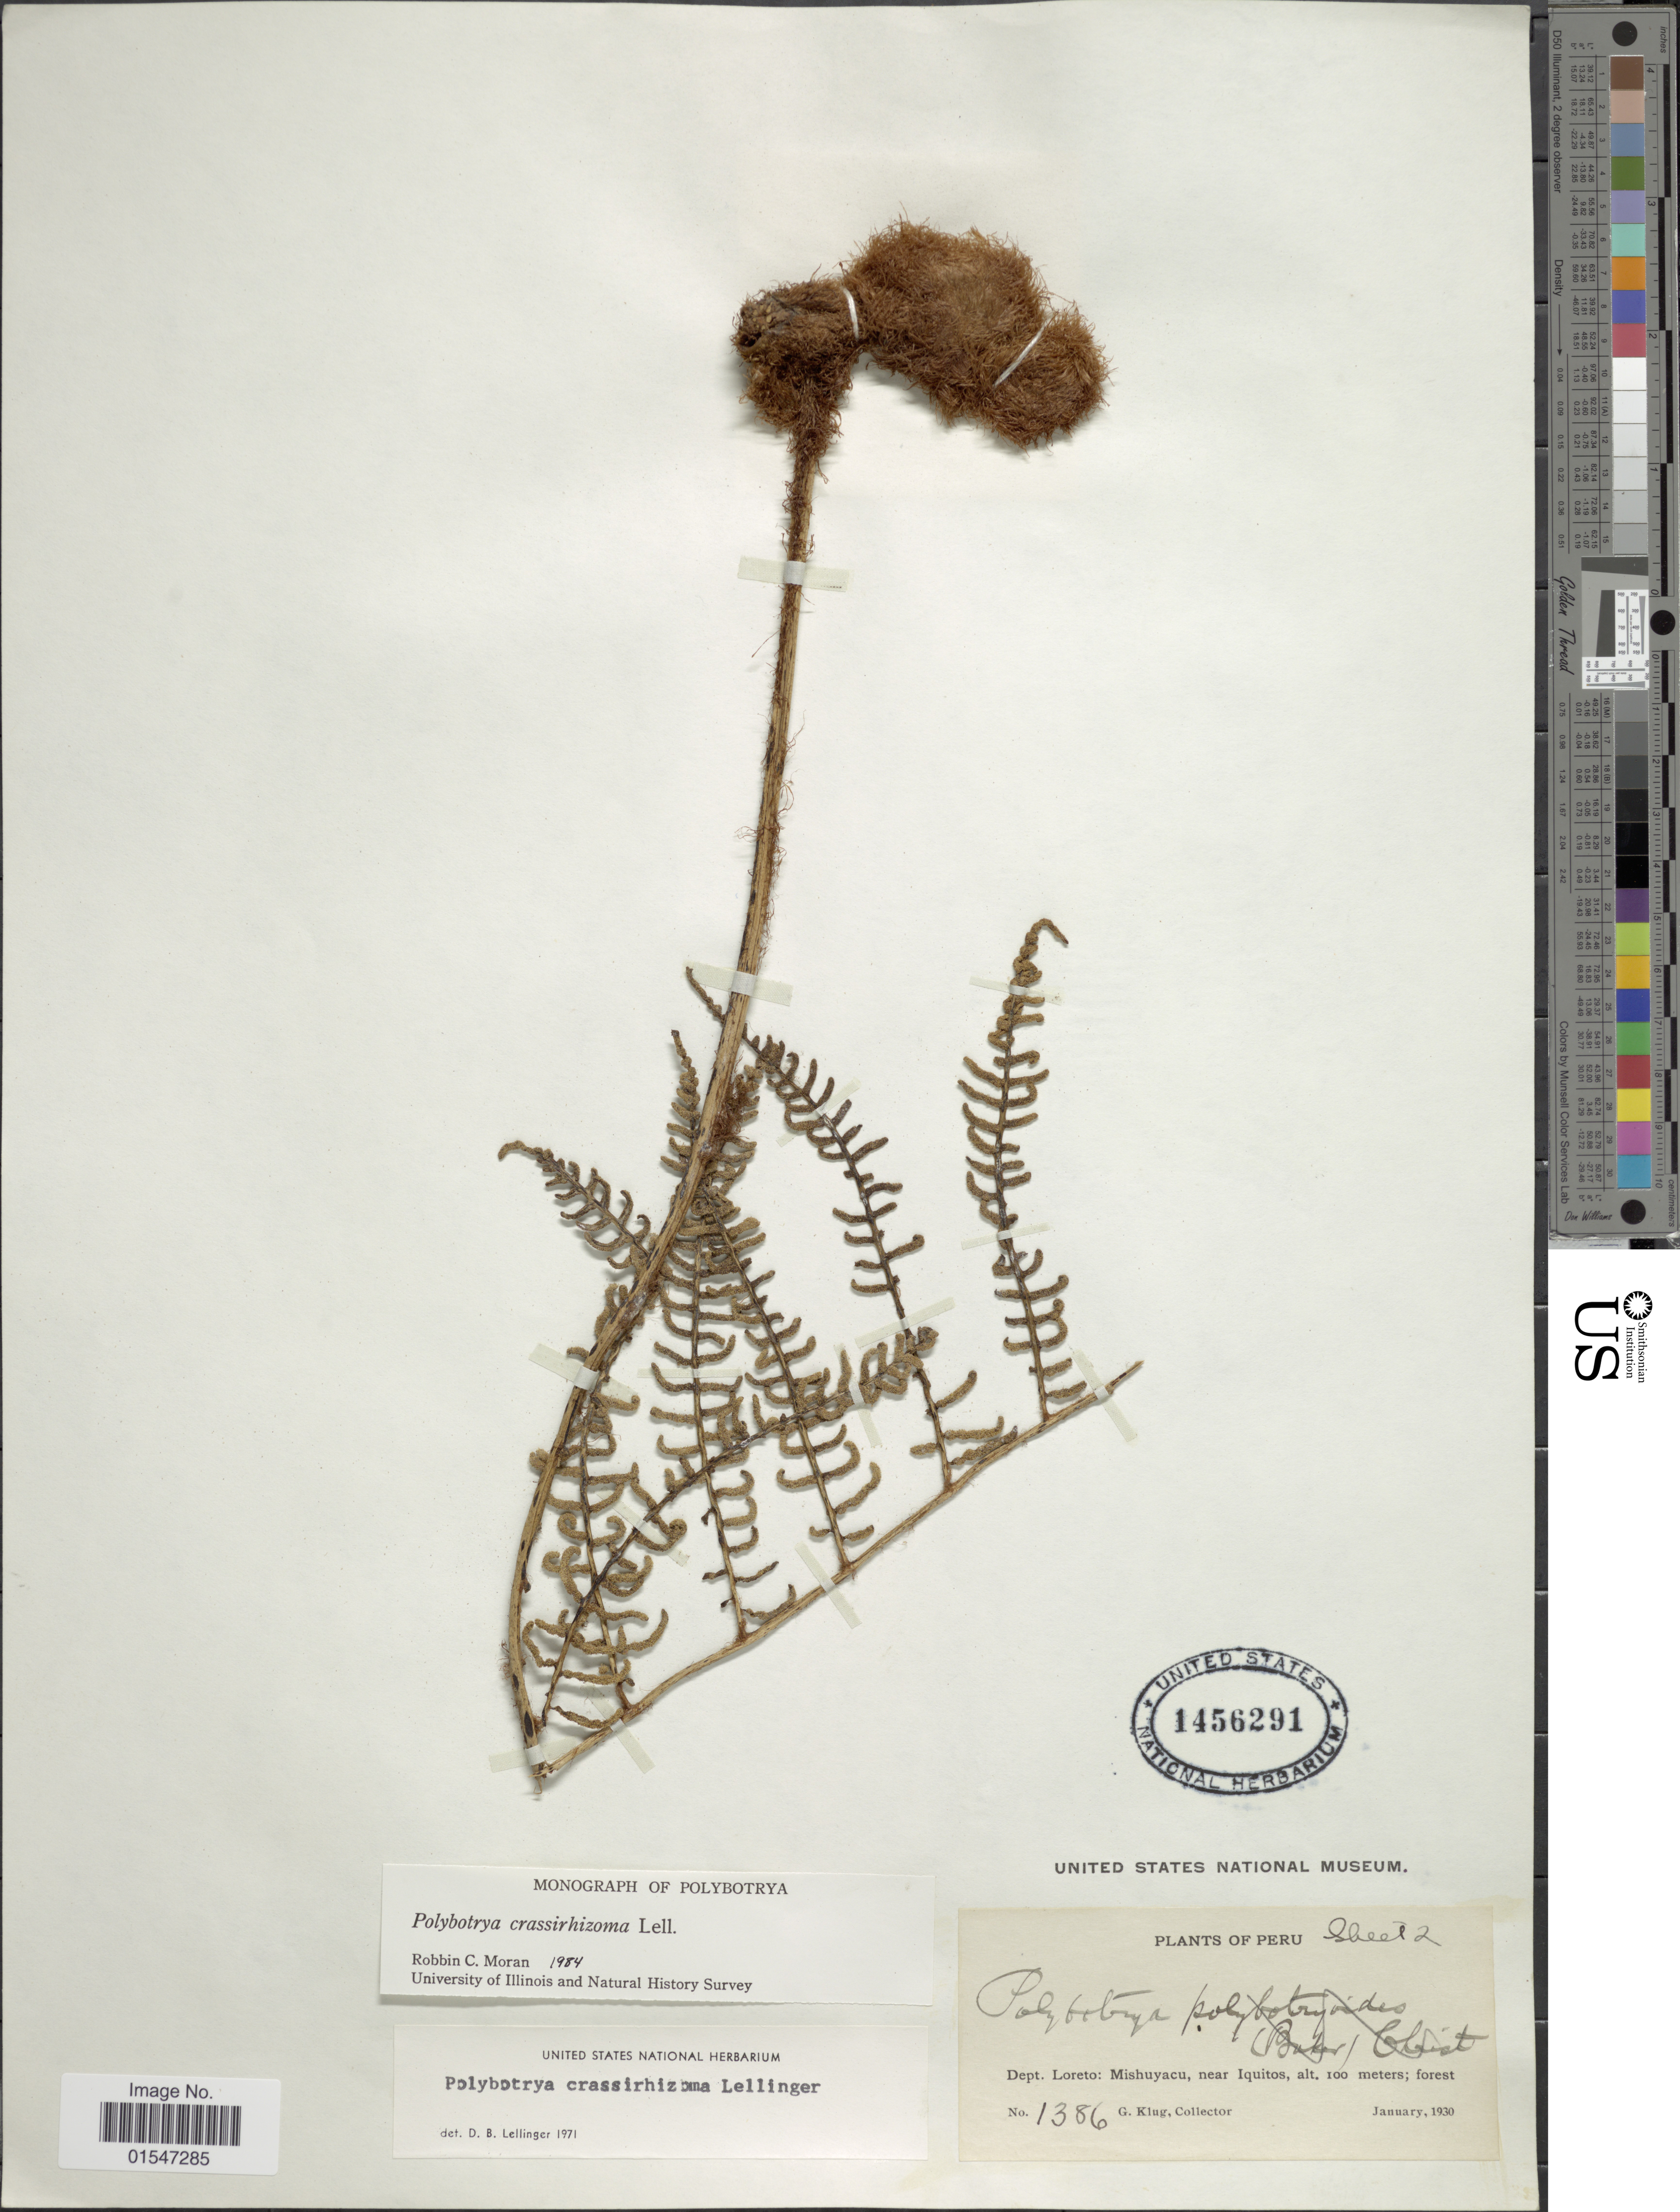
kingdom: Plantae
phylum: Tracheophyta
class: Polypodiopsida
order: Polypodiales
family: Dryopteridaceae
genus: Polybotrya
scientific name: Polybotrya crassirhizoma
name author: Lellinger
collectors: G. Klug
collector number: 1386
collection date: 1930-01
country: Peru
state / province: Loreto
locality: Mishuyacu, near Iquitos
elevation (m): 100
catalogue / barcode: US 1456291